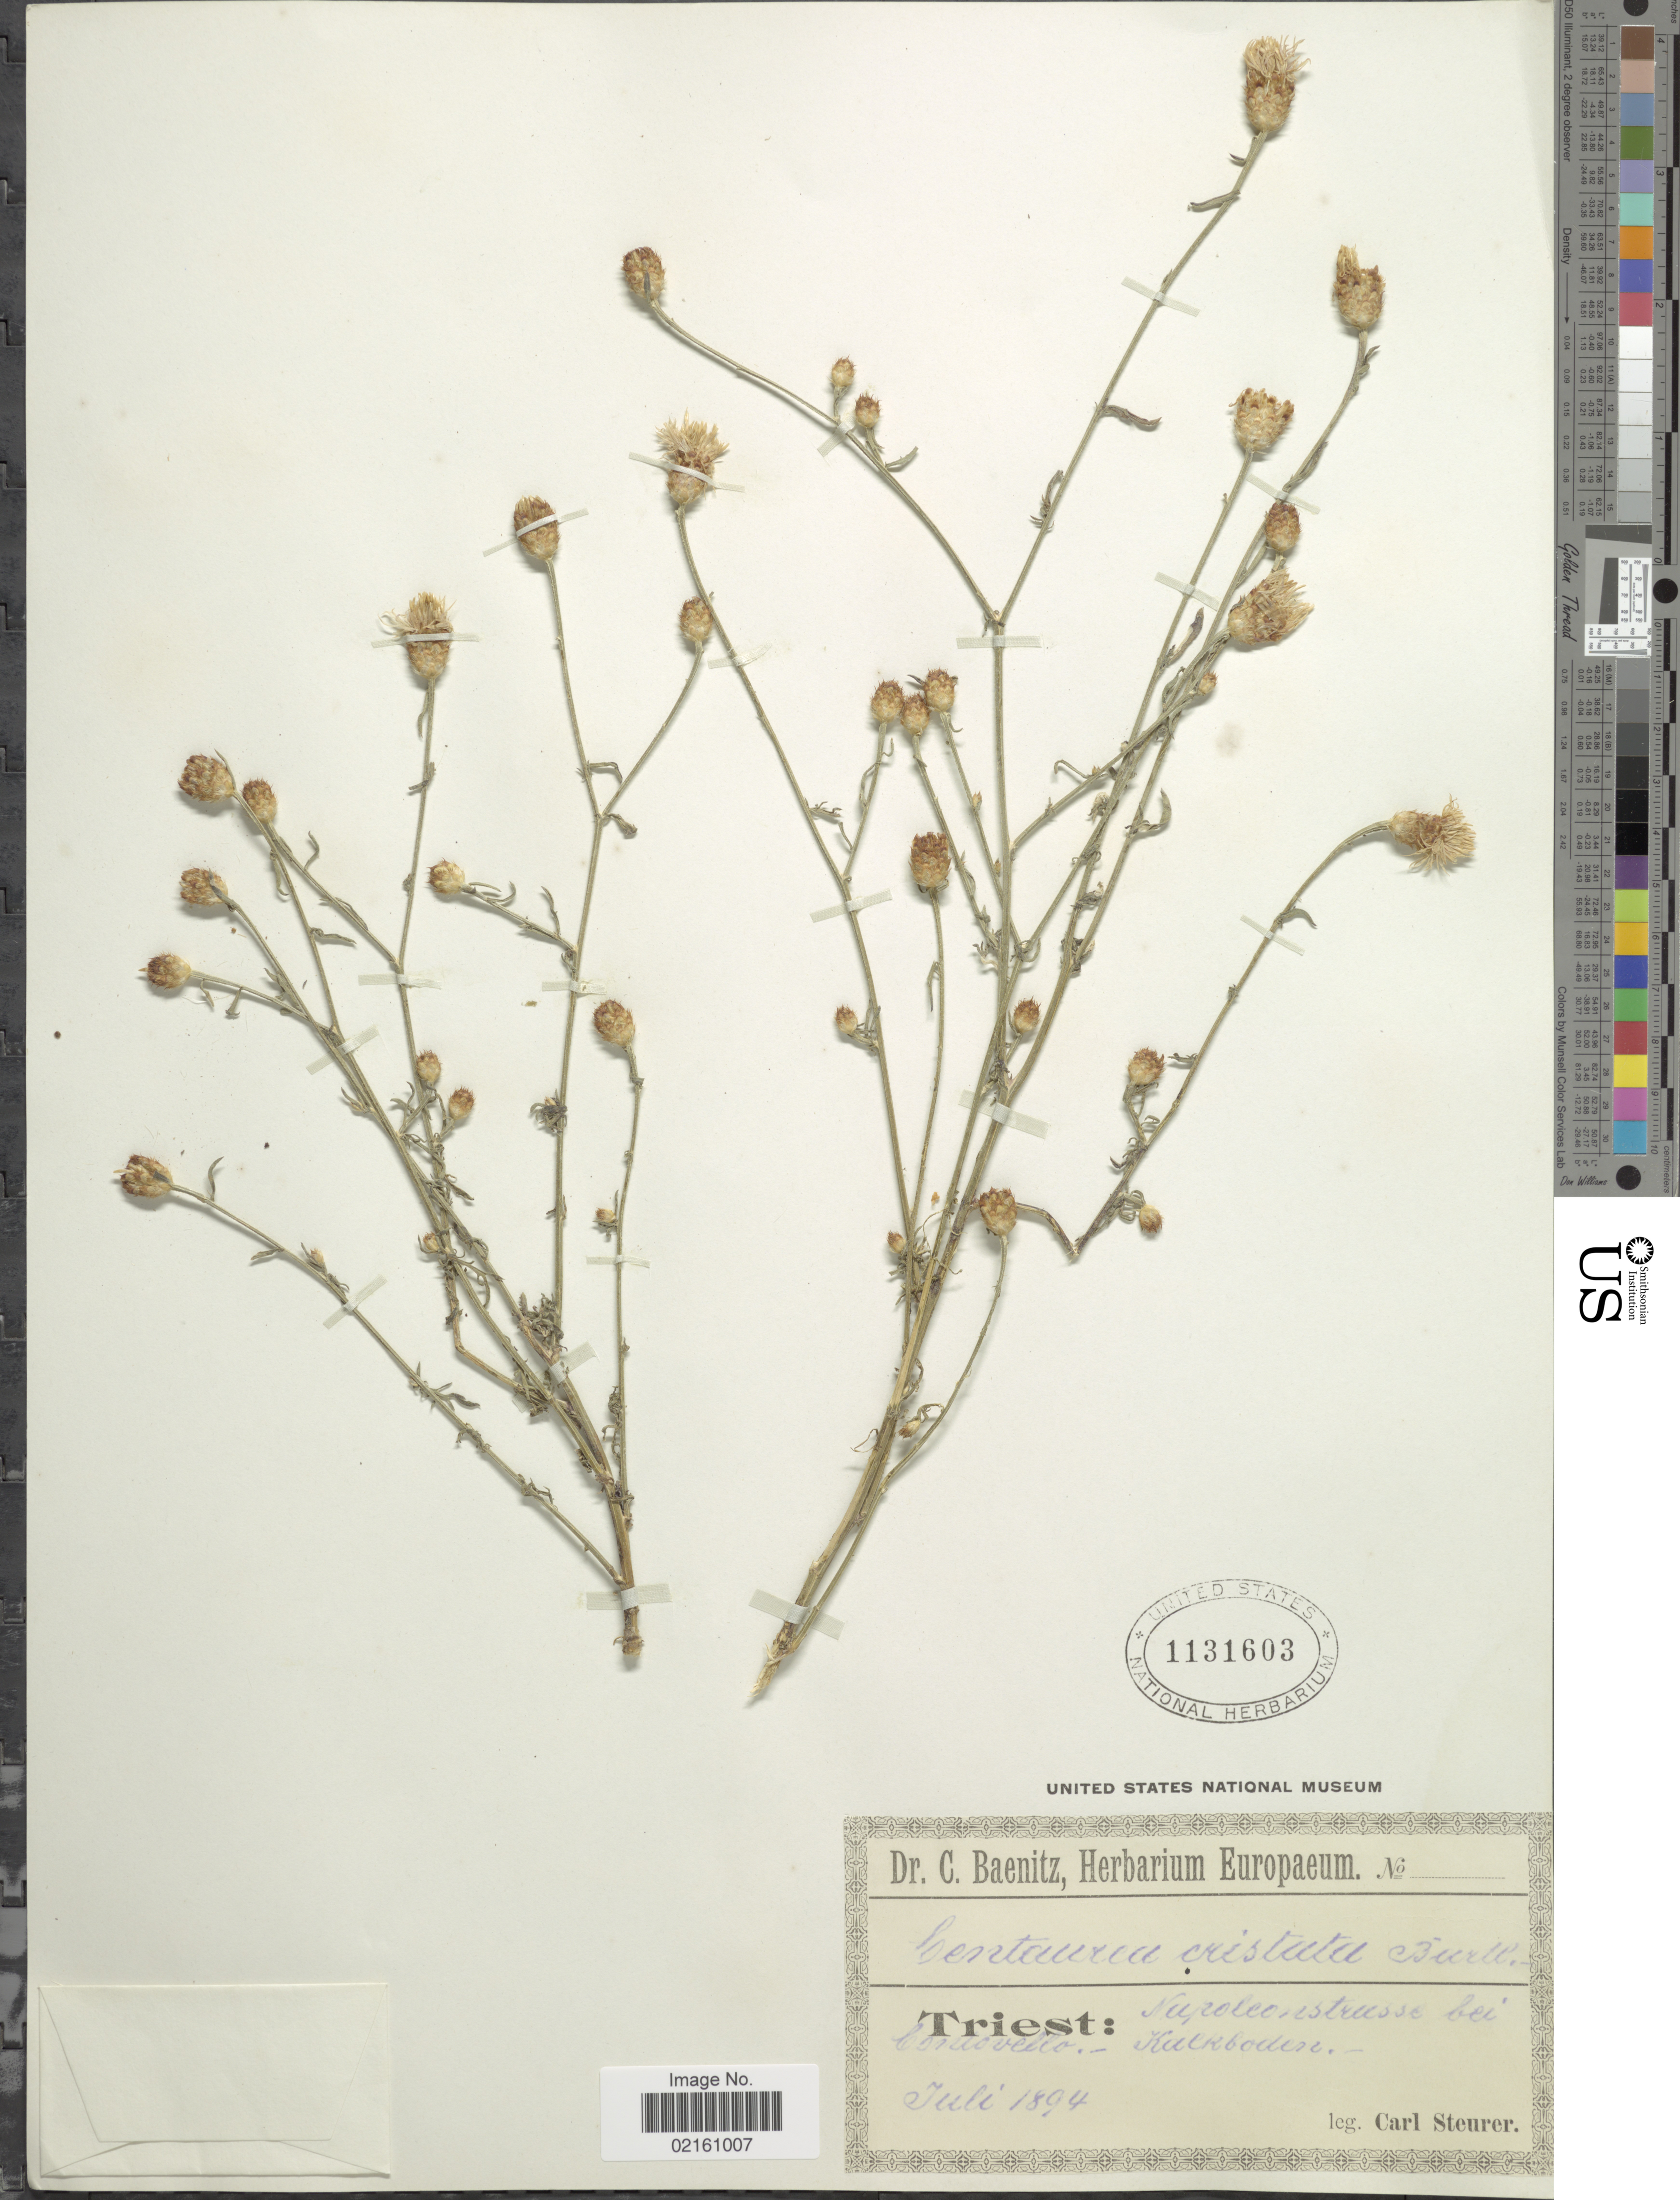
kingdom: Plantae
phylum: Tracheophyta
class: Magnoliopsida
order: Asterales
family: Asteraceae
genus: Centaurea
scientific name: Centaurea cristata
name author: Bartl.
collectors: C. Steurer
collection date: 1894-07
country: Italy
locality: Triest, Nupolec, estrasse bei Coniovello [interpreted]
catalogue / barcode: US 1131603